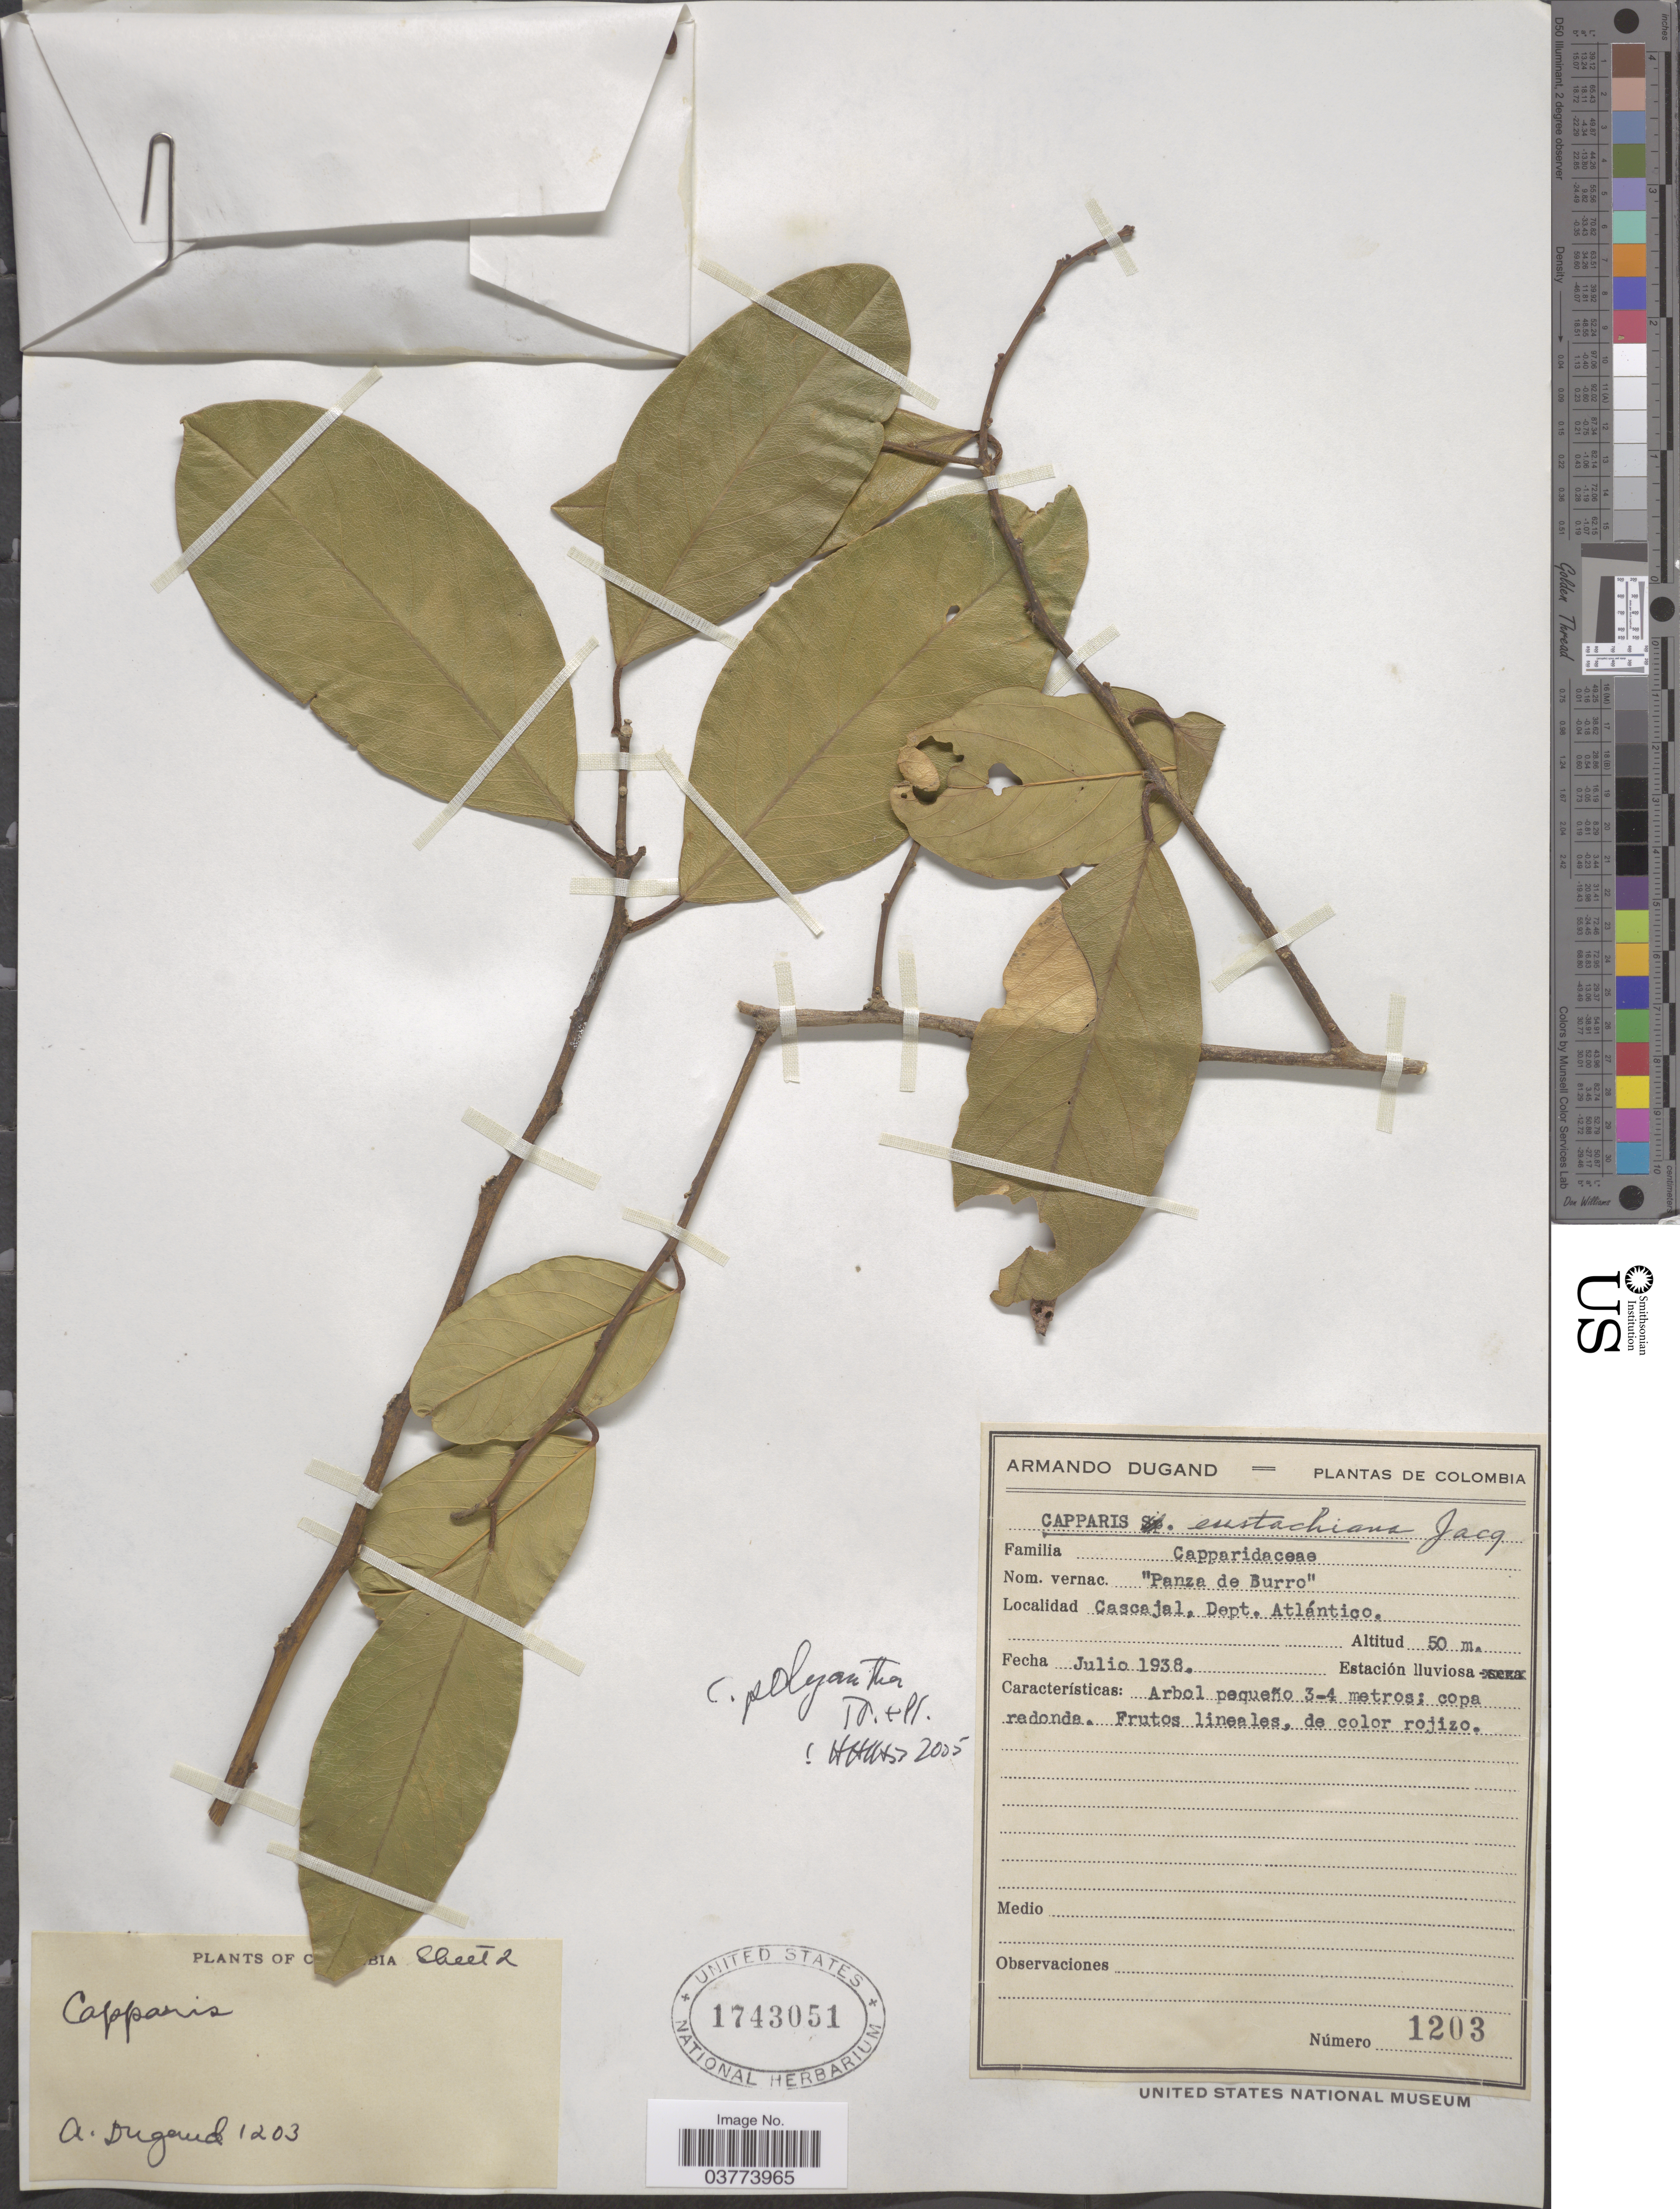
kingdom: Plantae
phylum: Tracheophyta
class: Magnoliopsida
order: Brassicales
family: Capparaceae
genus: Cynophalla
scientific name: Cynophalla polyantha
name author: (Triana & Planch.) Cornejo & Iltis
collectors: A. Dugand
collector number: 1203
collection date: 1938-07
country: Colombia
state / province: Atlántico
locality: Cascajal, Dept. Atlántico.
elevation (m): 50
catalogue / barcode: US 1743051